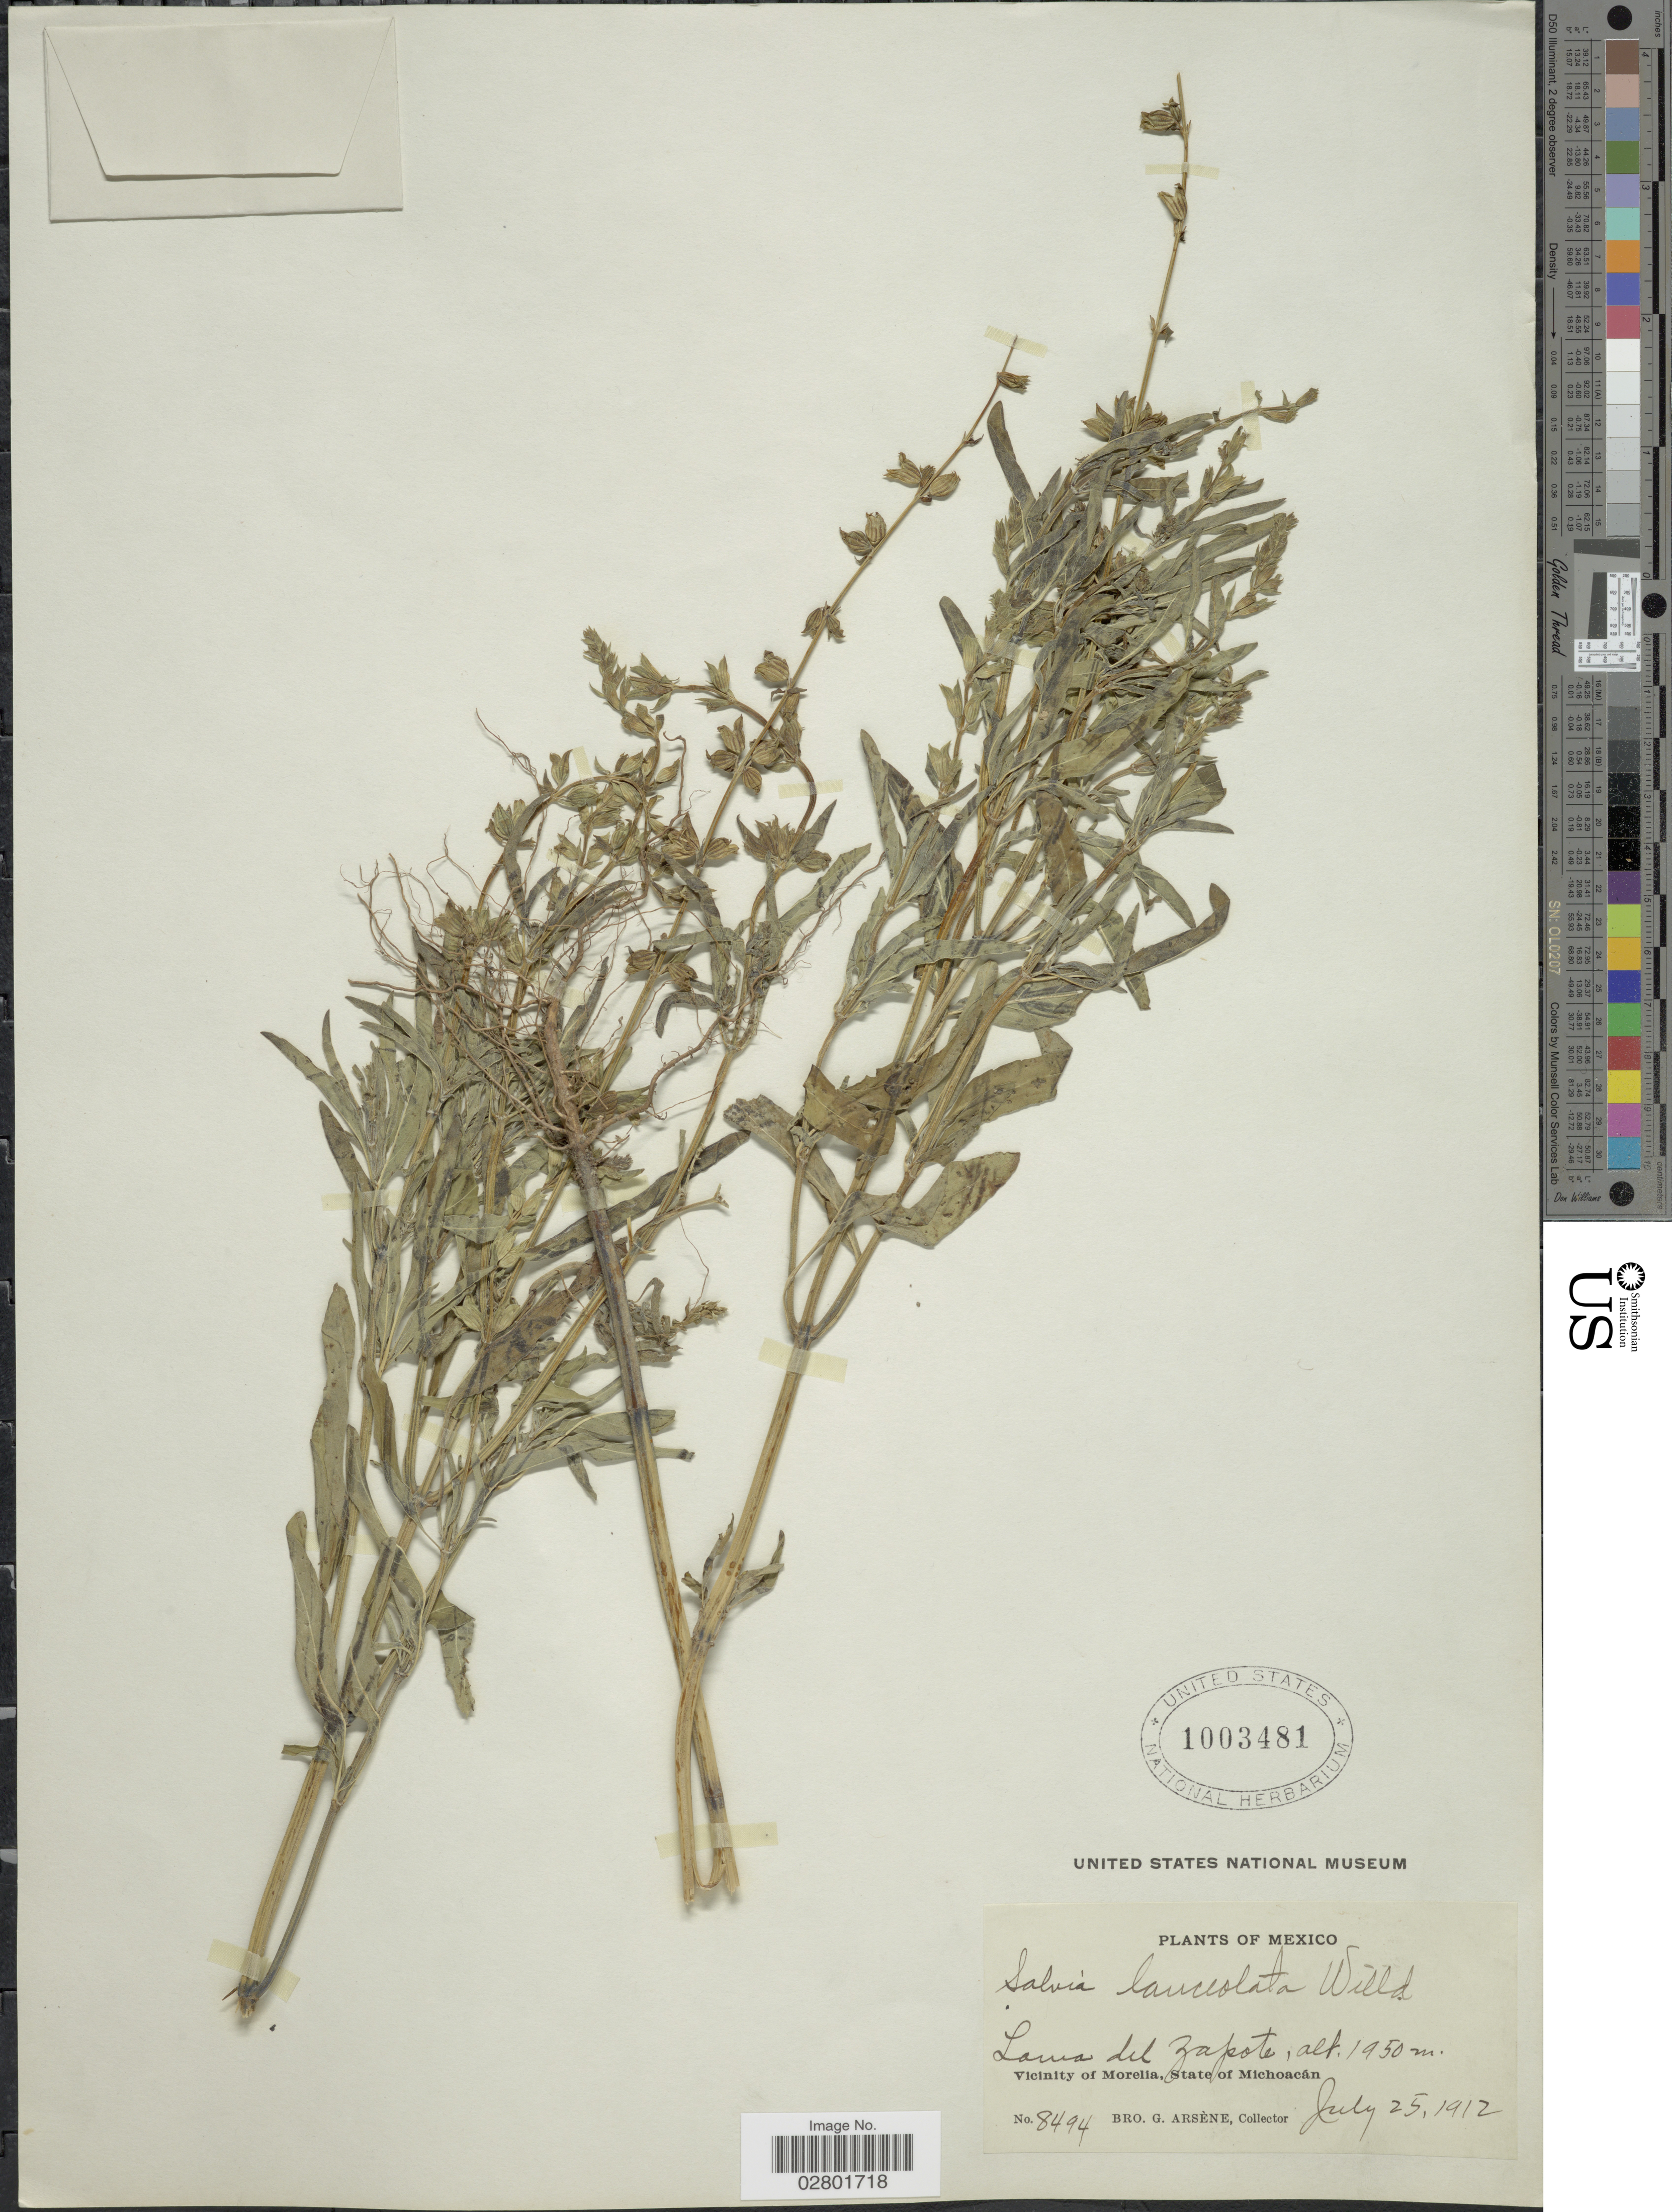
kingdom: Plantae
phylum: Tracheophyta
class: Magnoliopsida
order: Lamiales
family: Lamiaceae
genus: Salvia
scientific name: Salvia lanceolata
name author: Brouss.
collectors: Bro. G. Arsène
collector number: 8494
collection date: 1912-07-25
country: Mexico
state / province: Michoacán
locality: Loma del Zapote, Vicinity of Morelia.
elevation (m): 1950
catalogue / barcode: US 1003481